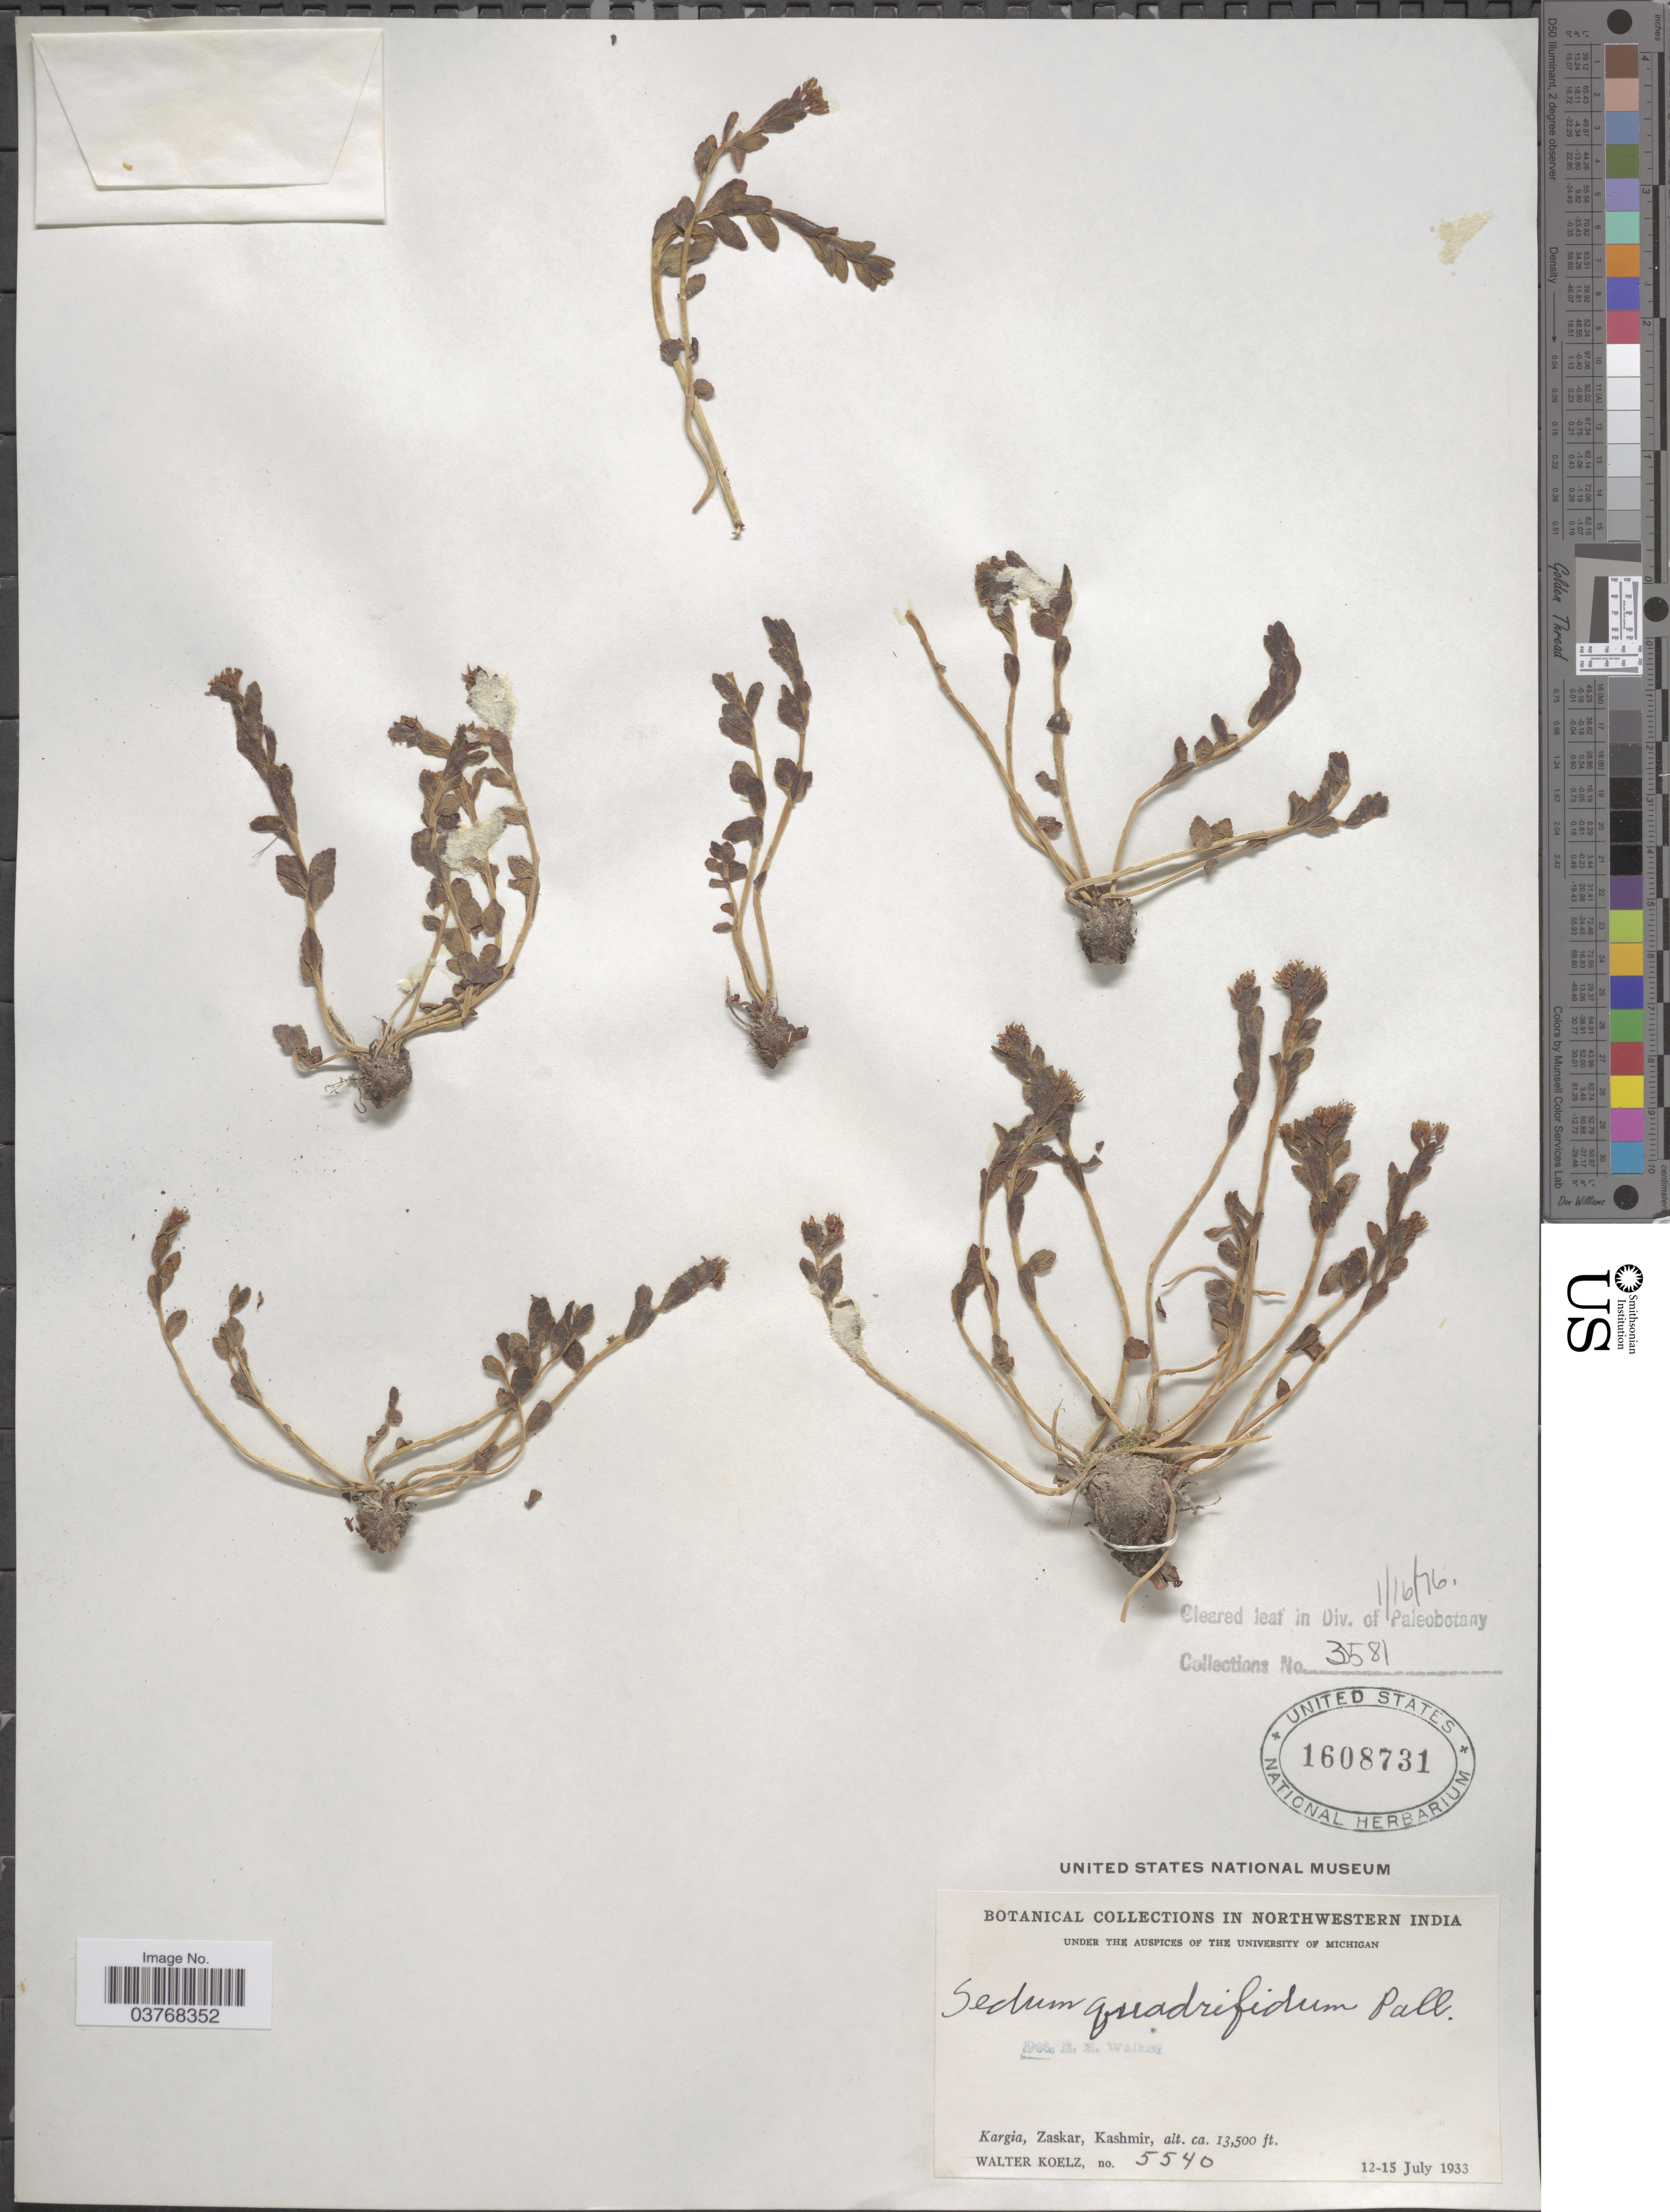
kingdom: Plantae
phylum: Tracheophyta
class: Magnoliopsida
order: Saxifragales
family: Crassulaceae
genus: Rhodiola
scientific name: Rhodiola quadrifida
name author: (Pall.) Fisch. & C.A. Mey.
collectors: W. N. Koelz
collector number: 5540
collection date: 1933-07-12/1933-07-15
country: India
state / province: Jammu and Kashmir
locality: Northwestern India. Kargia, Zaskar, Kashmir.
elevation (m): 4115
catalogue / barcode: US 1608731